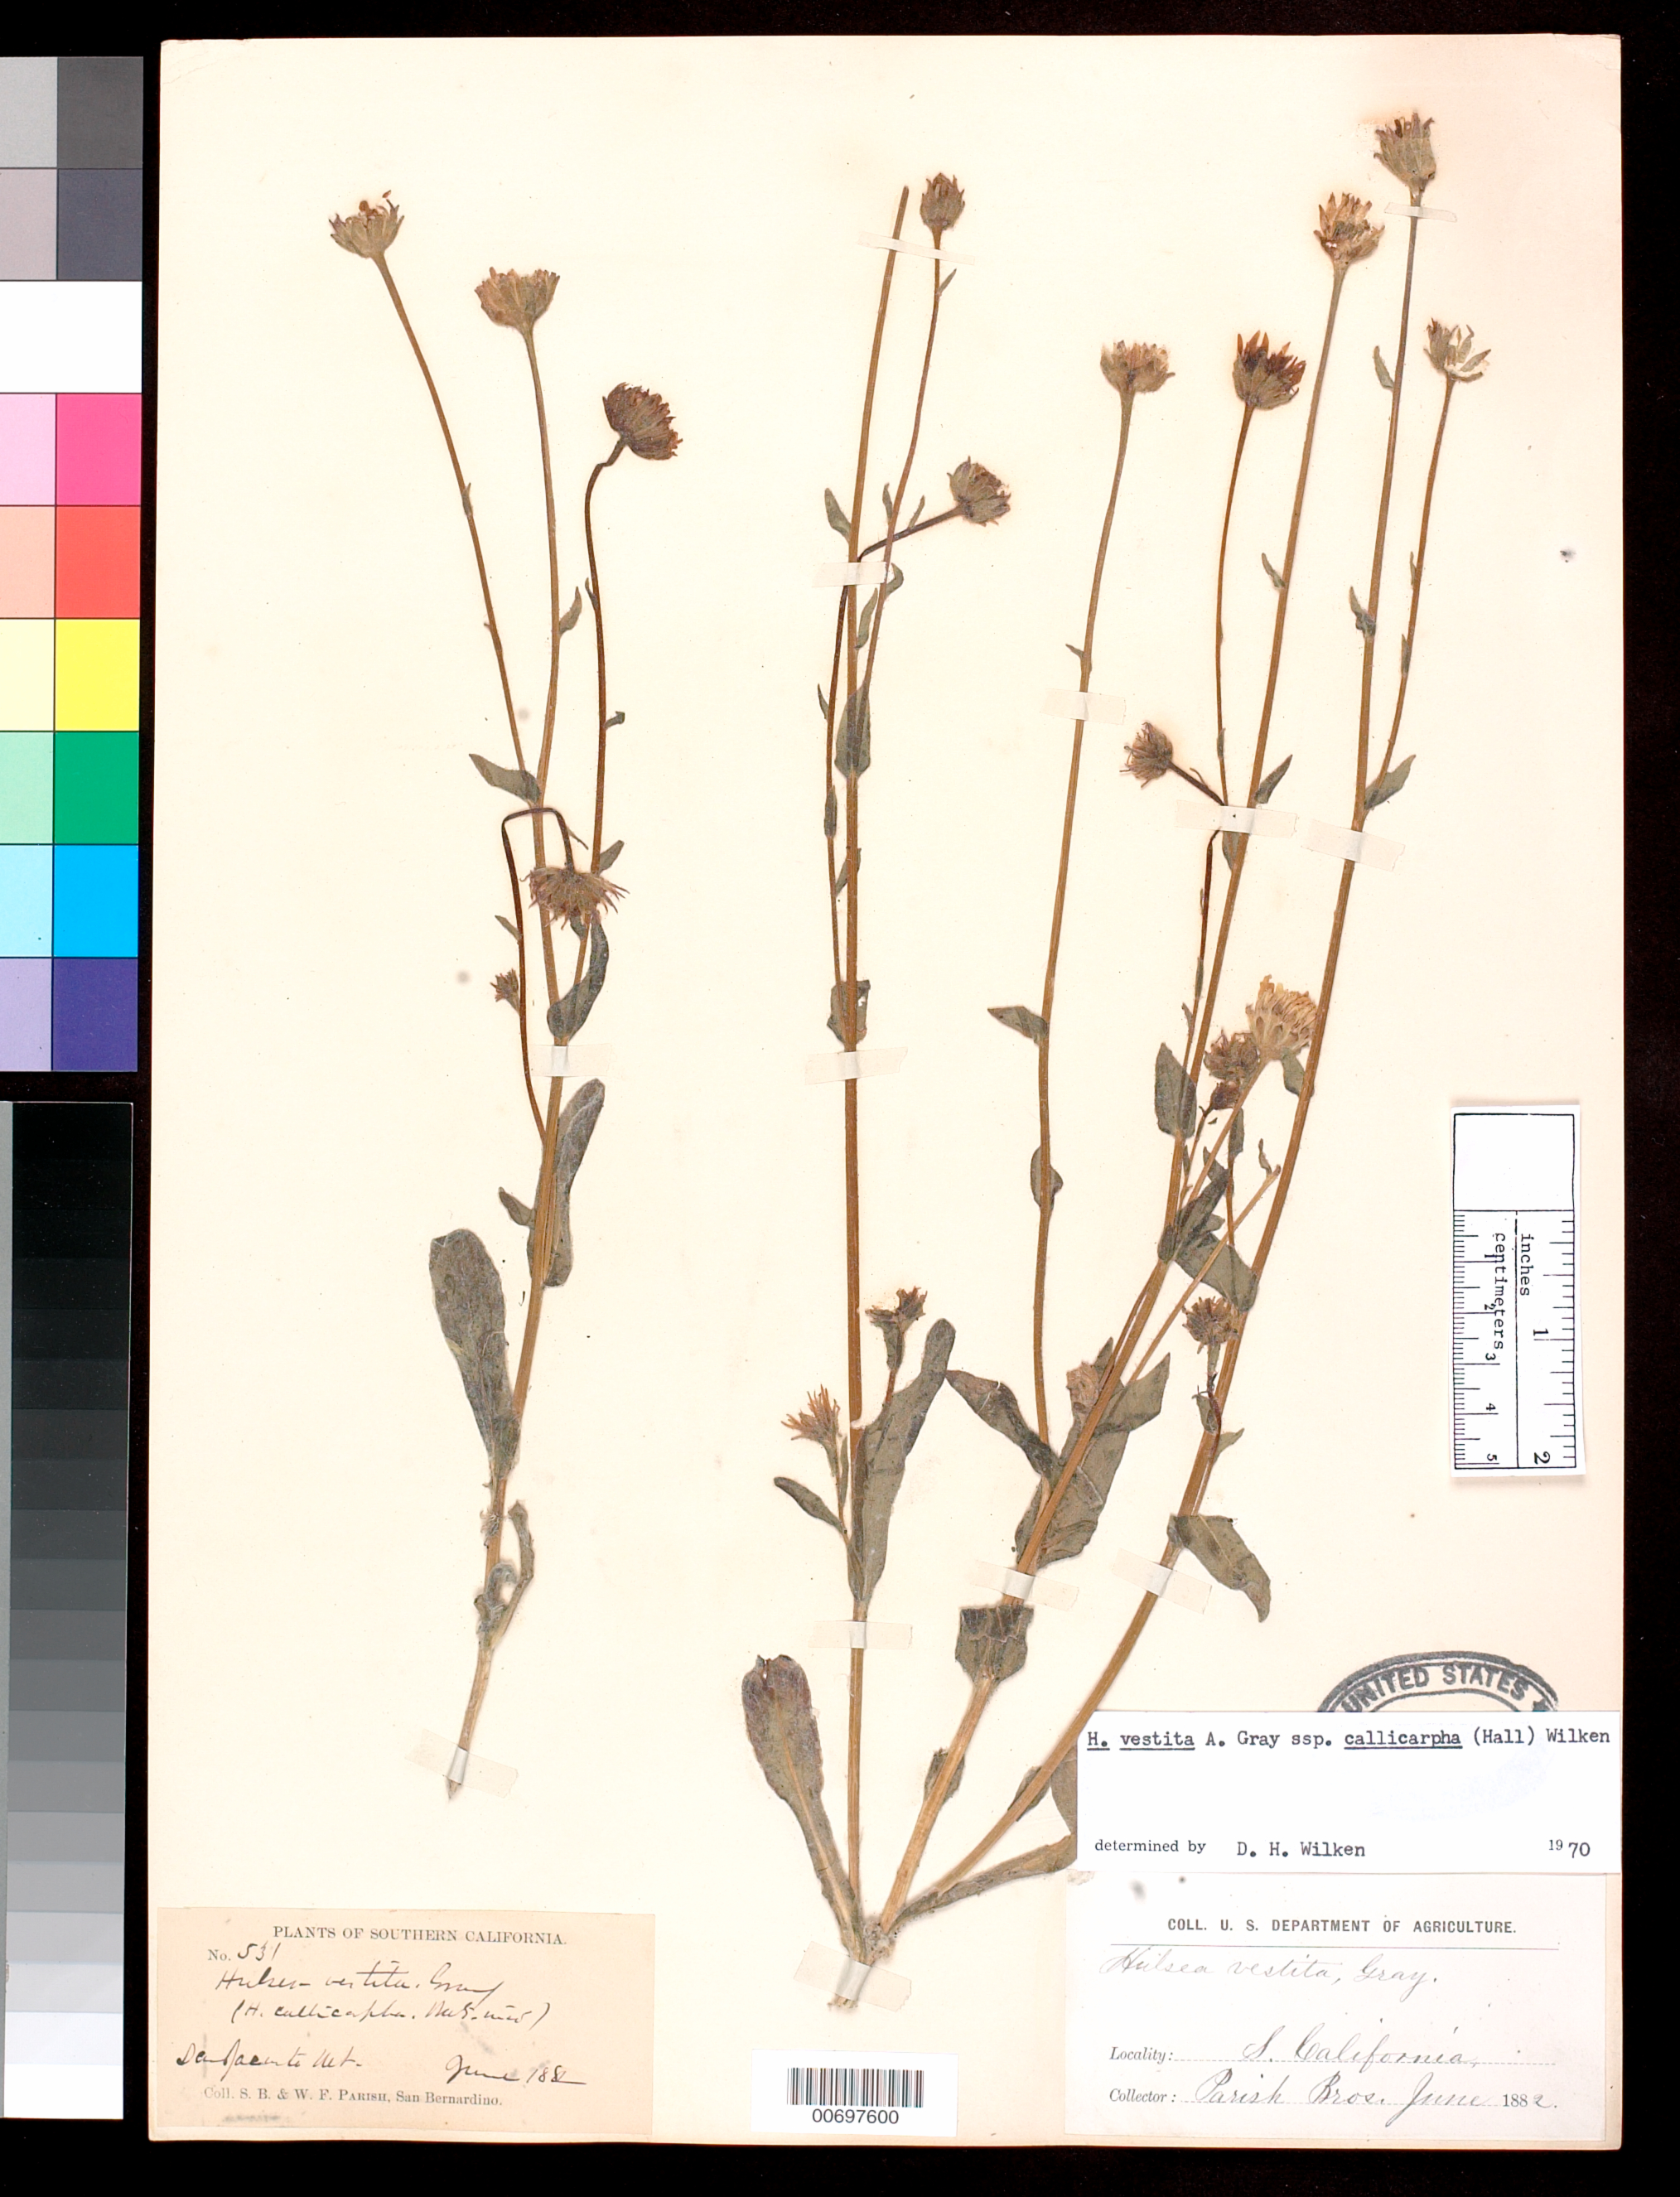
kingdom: Plantae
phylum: Tracheophyta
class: Magnoliopsida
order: Asterales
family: Asteraceae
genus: Hulsea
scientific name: Hulsea vestita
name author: A. Gray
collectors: S. B. Parish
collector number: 531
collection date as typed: Jun 1882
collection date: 1882-06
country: United States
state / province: California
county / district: Riverside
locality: San Jacinto Mt.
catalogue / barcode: US 74230